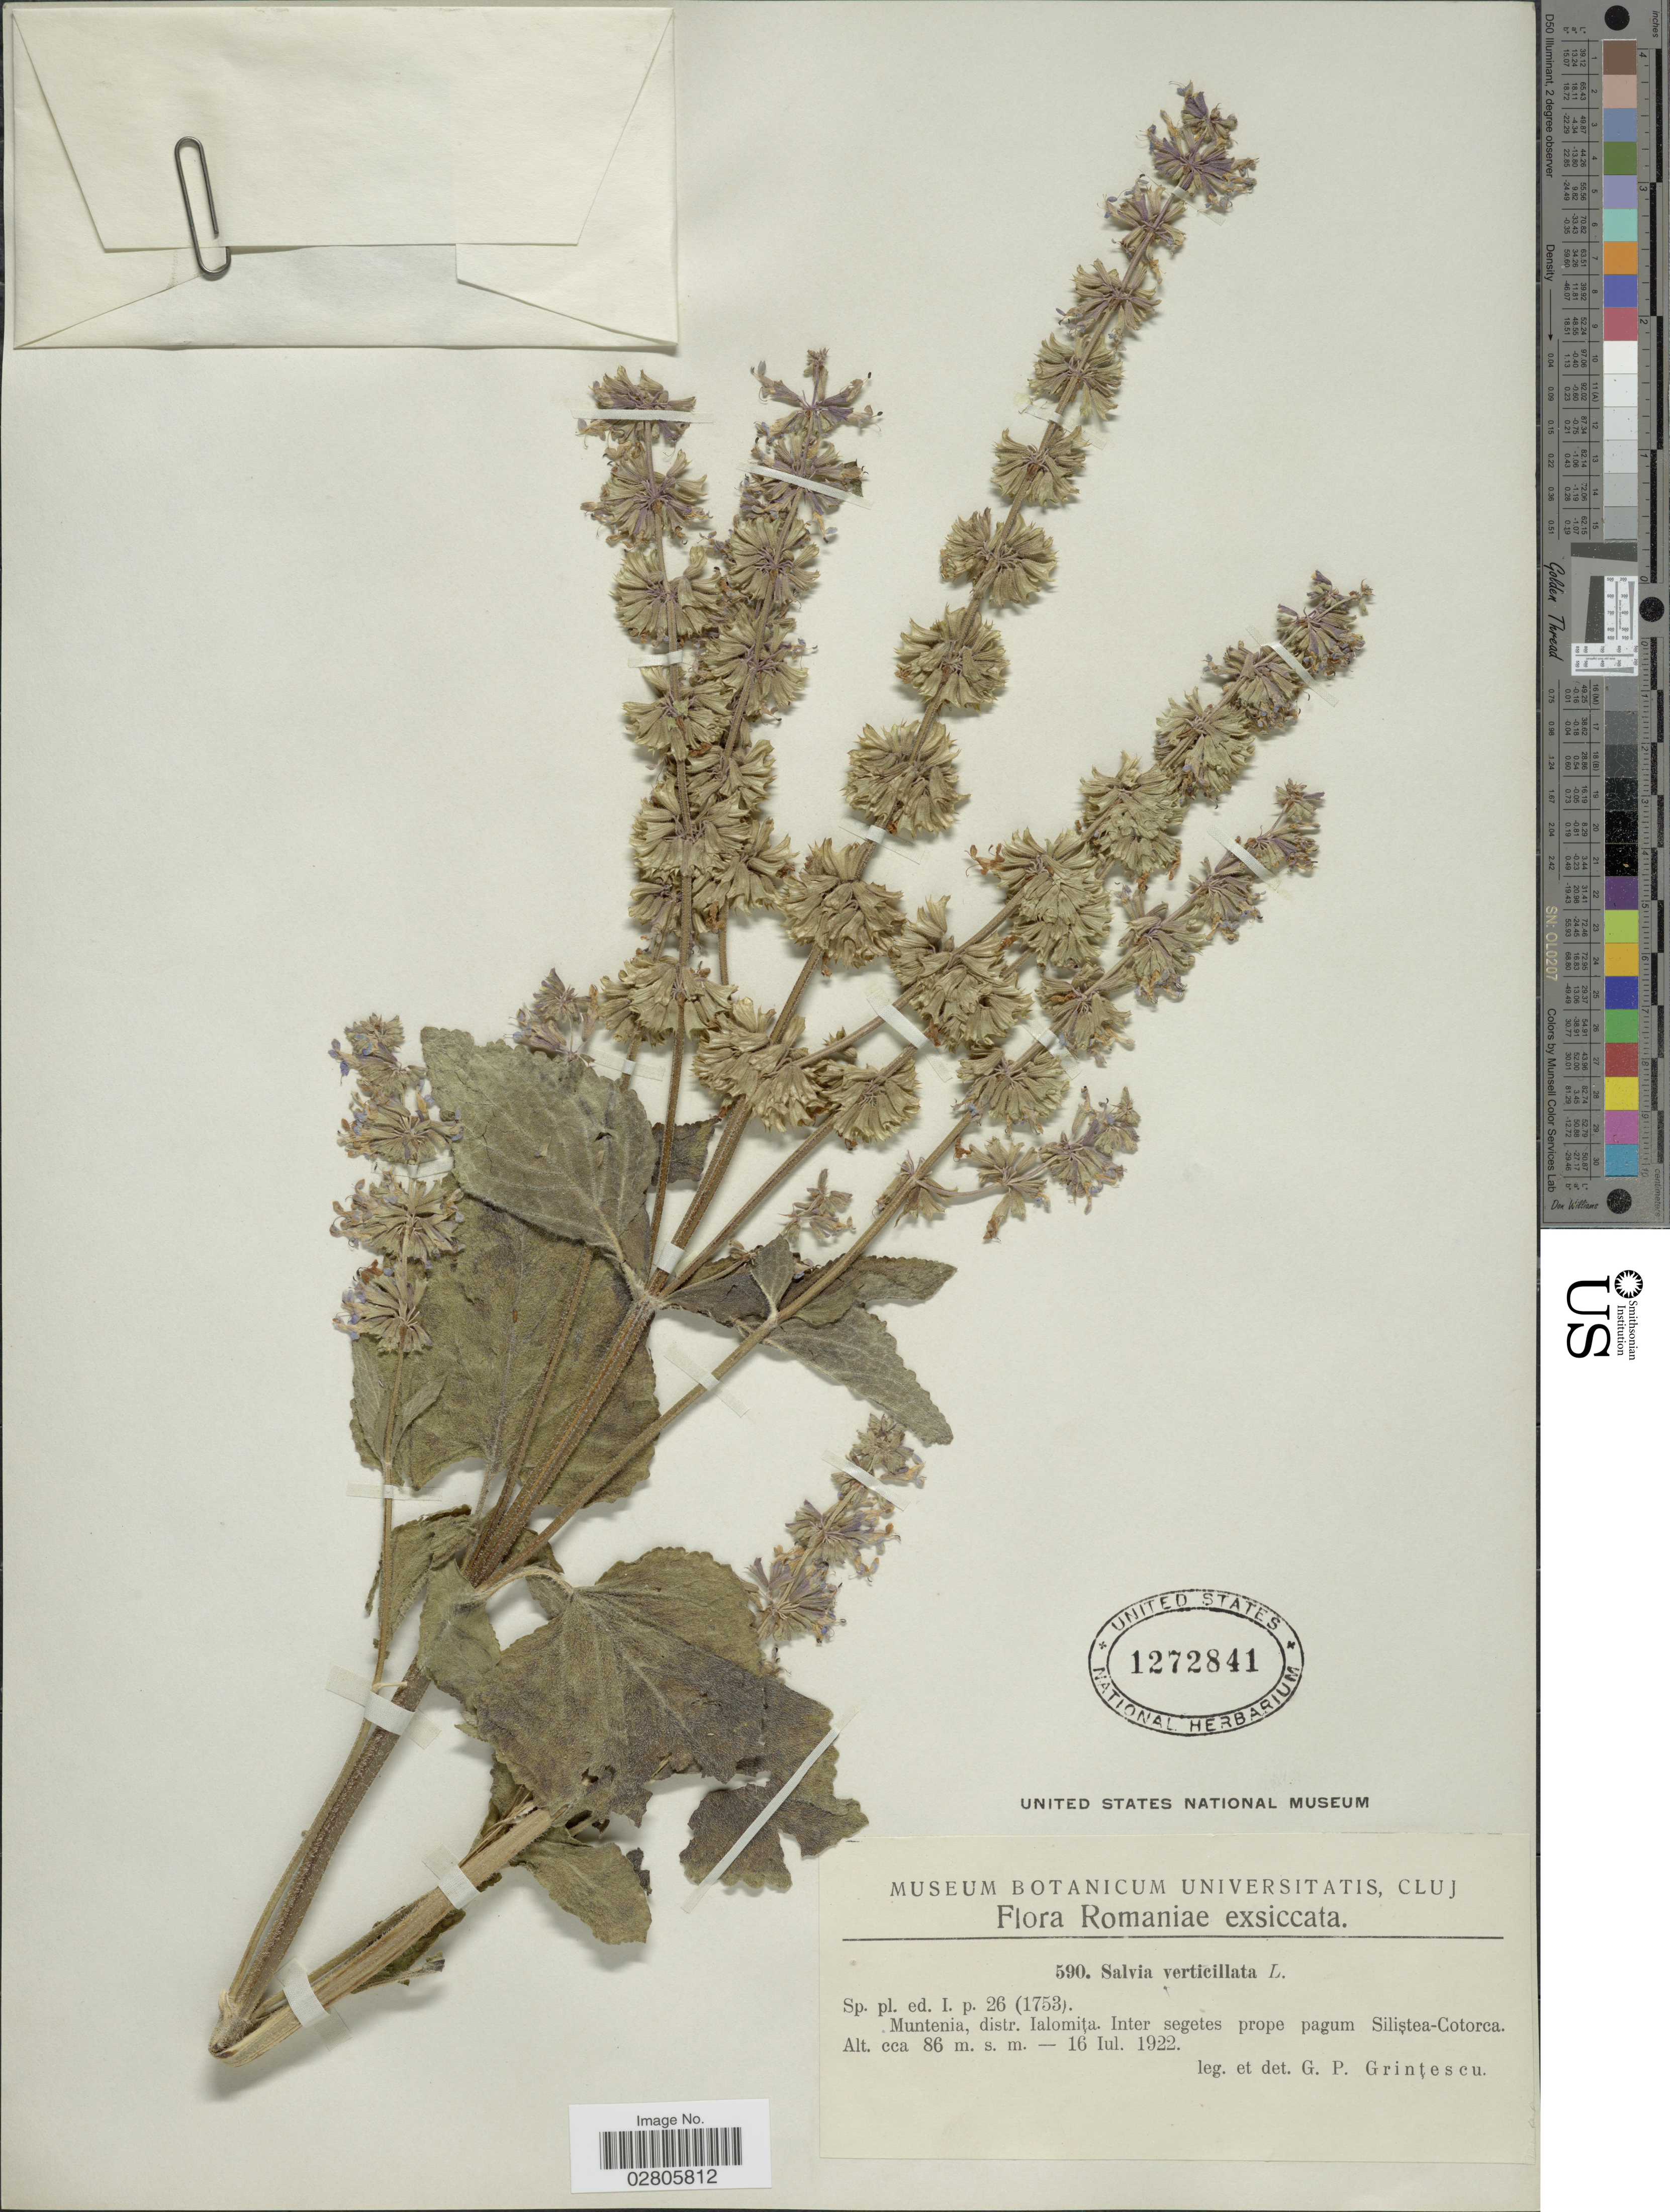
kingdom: Plantae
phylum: Tracheophyta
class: Magnoliopsida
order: Lamiales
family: Lamiaceae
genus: Salvia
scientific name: Salvia verticillata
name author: L.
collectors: G. Grintescu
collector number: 590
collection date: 1922-07-16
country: Romania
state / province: Ialomita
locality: Muntenia, distr. Ialomita. Inter segetes prope pagum Silistea-Cotorca.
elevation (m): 86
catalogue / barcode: US 1272841